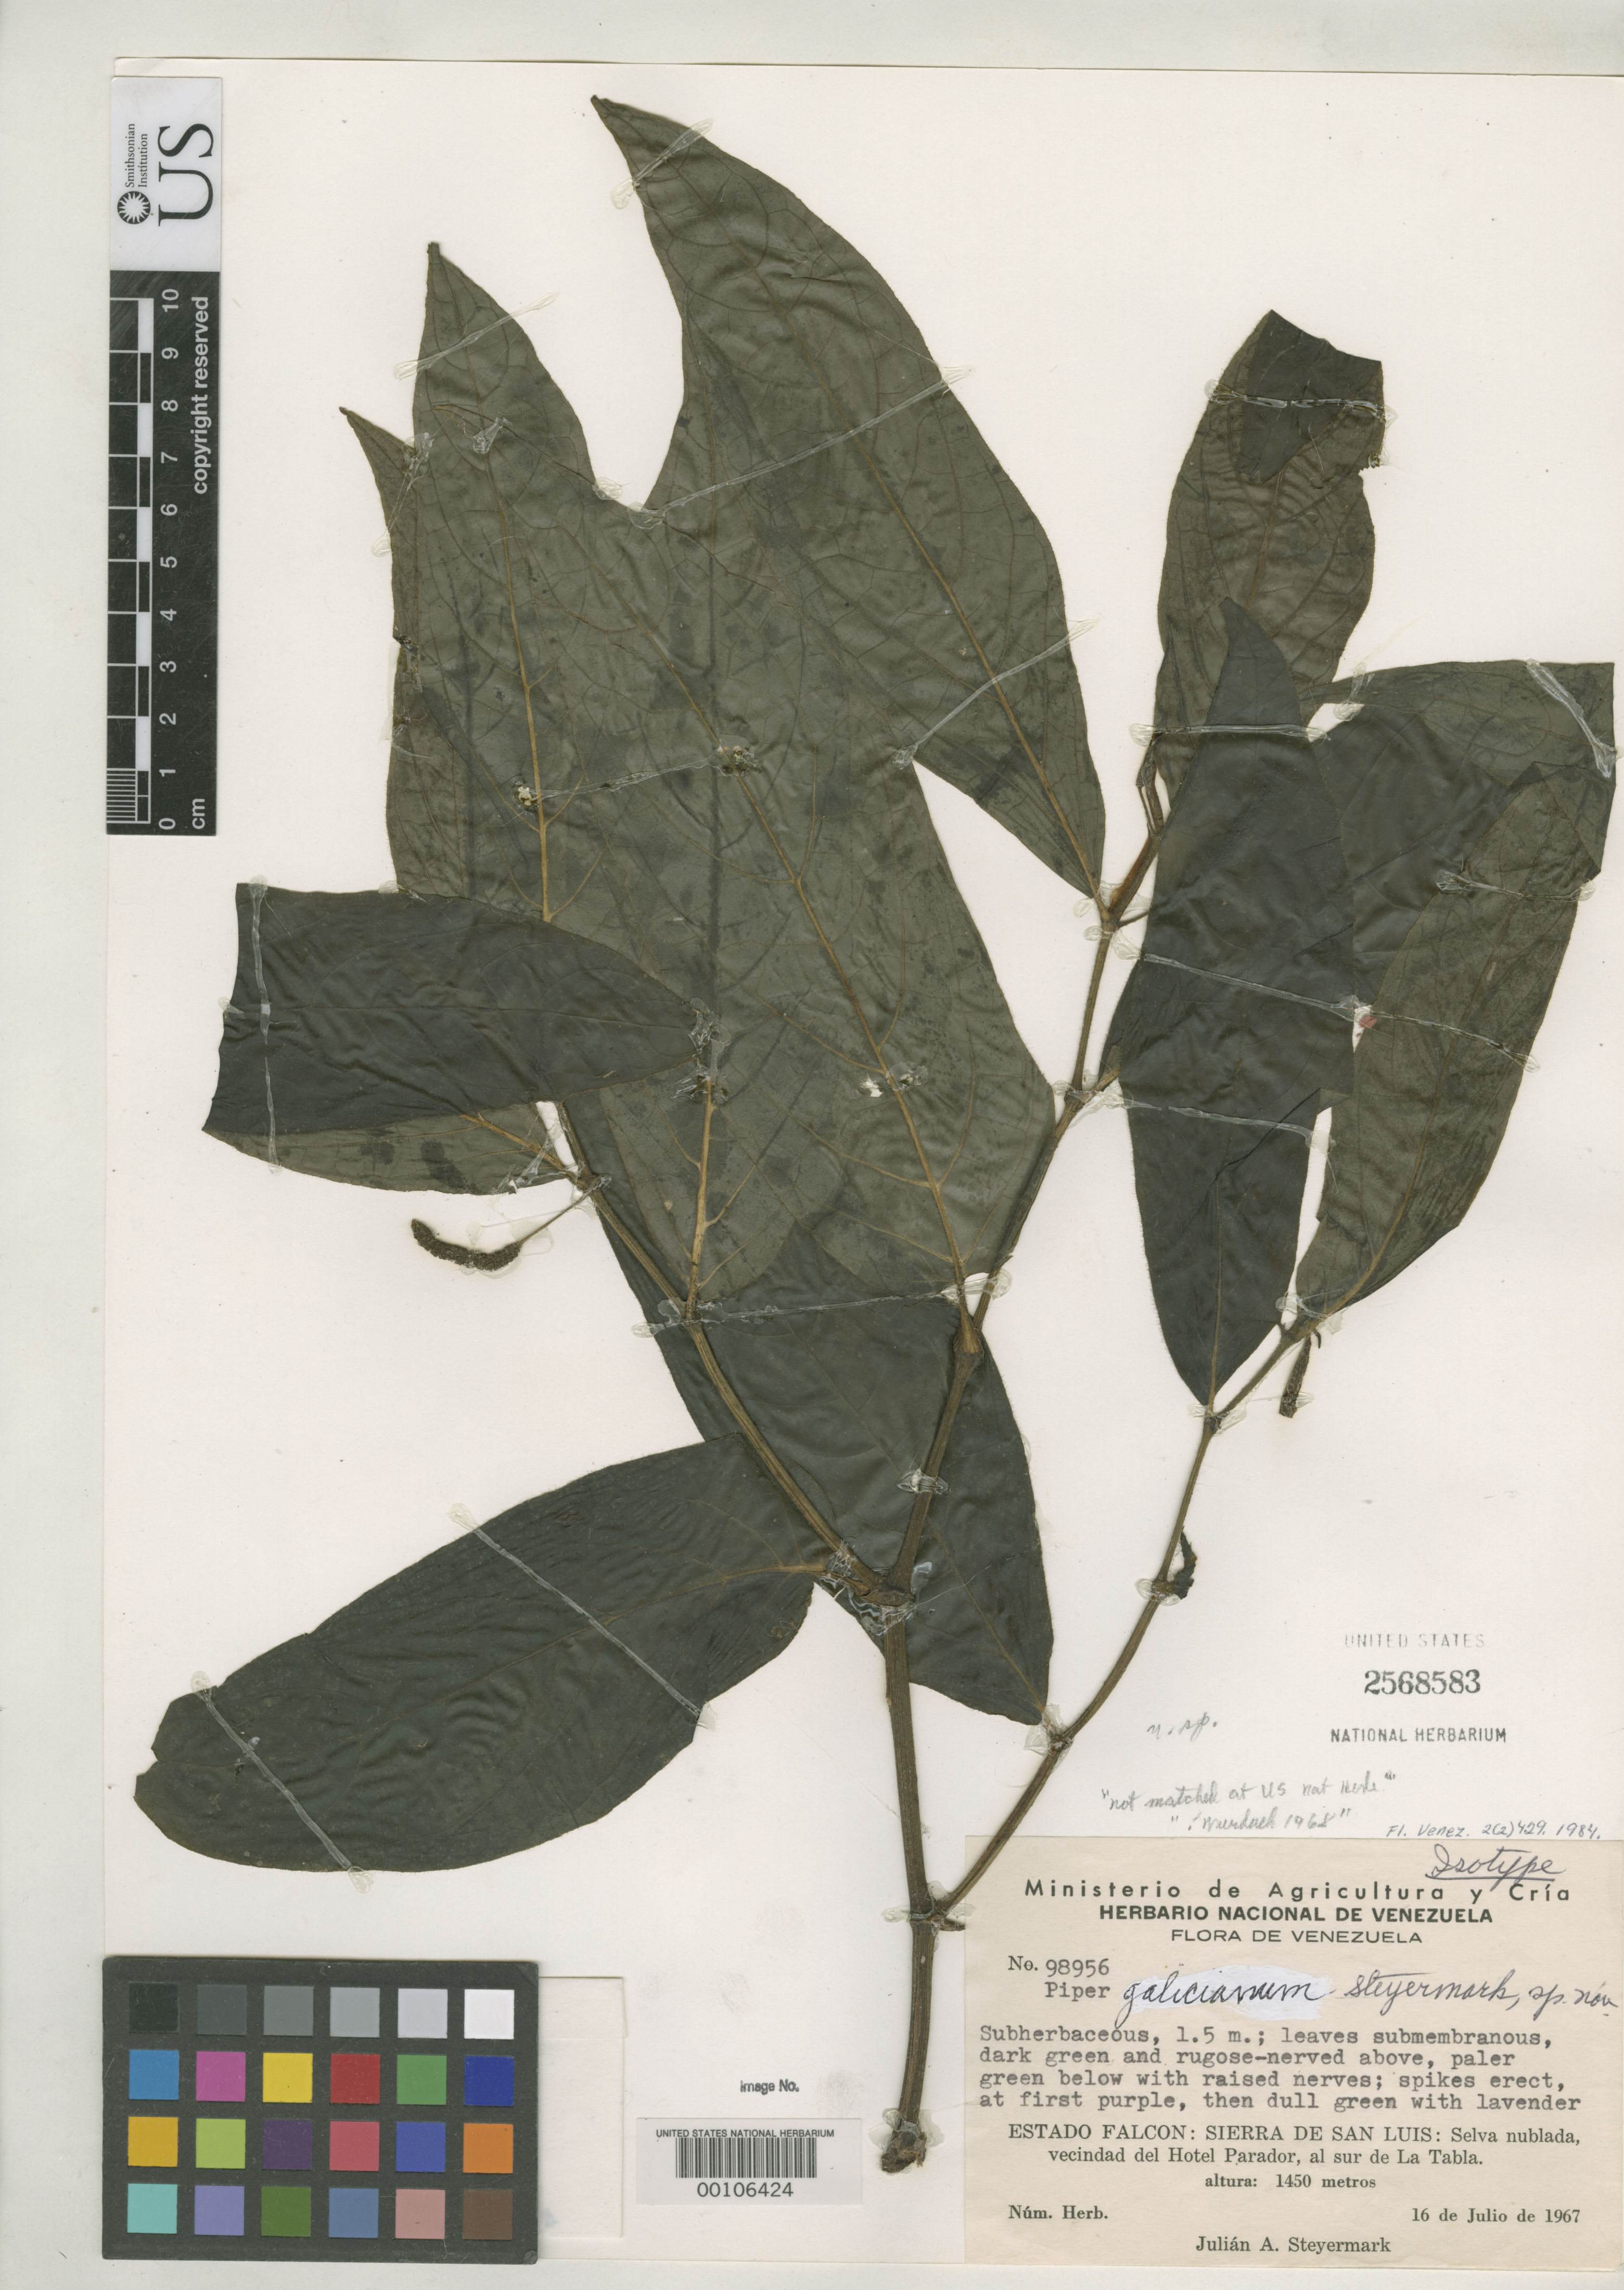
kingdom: Plantae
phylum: Tracheophyta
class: Magnoliopsida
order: Piperales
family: Piperaceae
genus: Piper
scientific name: Piper galicianum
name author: Steyerm.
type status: Isotype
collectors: J. Steyermark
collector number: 98956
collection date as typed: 16 Jul 1967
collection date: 1967-07-16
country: Venezuela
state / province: Falcón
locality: Sierra de San Luis, Vecindad del hotel Parador.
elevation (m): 1450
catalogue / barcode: US 2568583